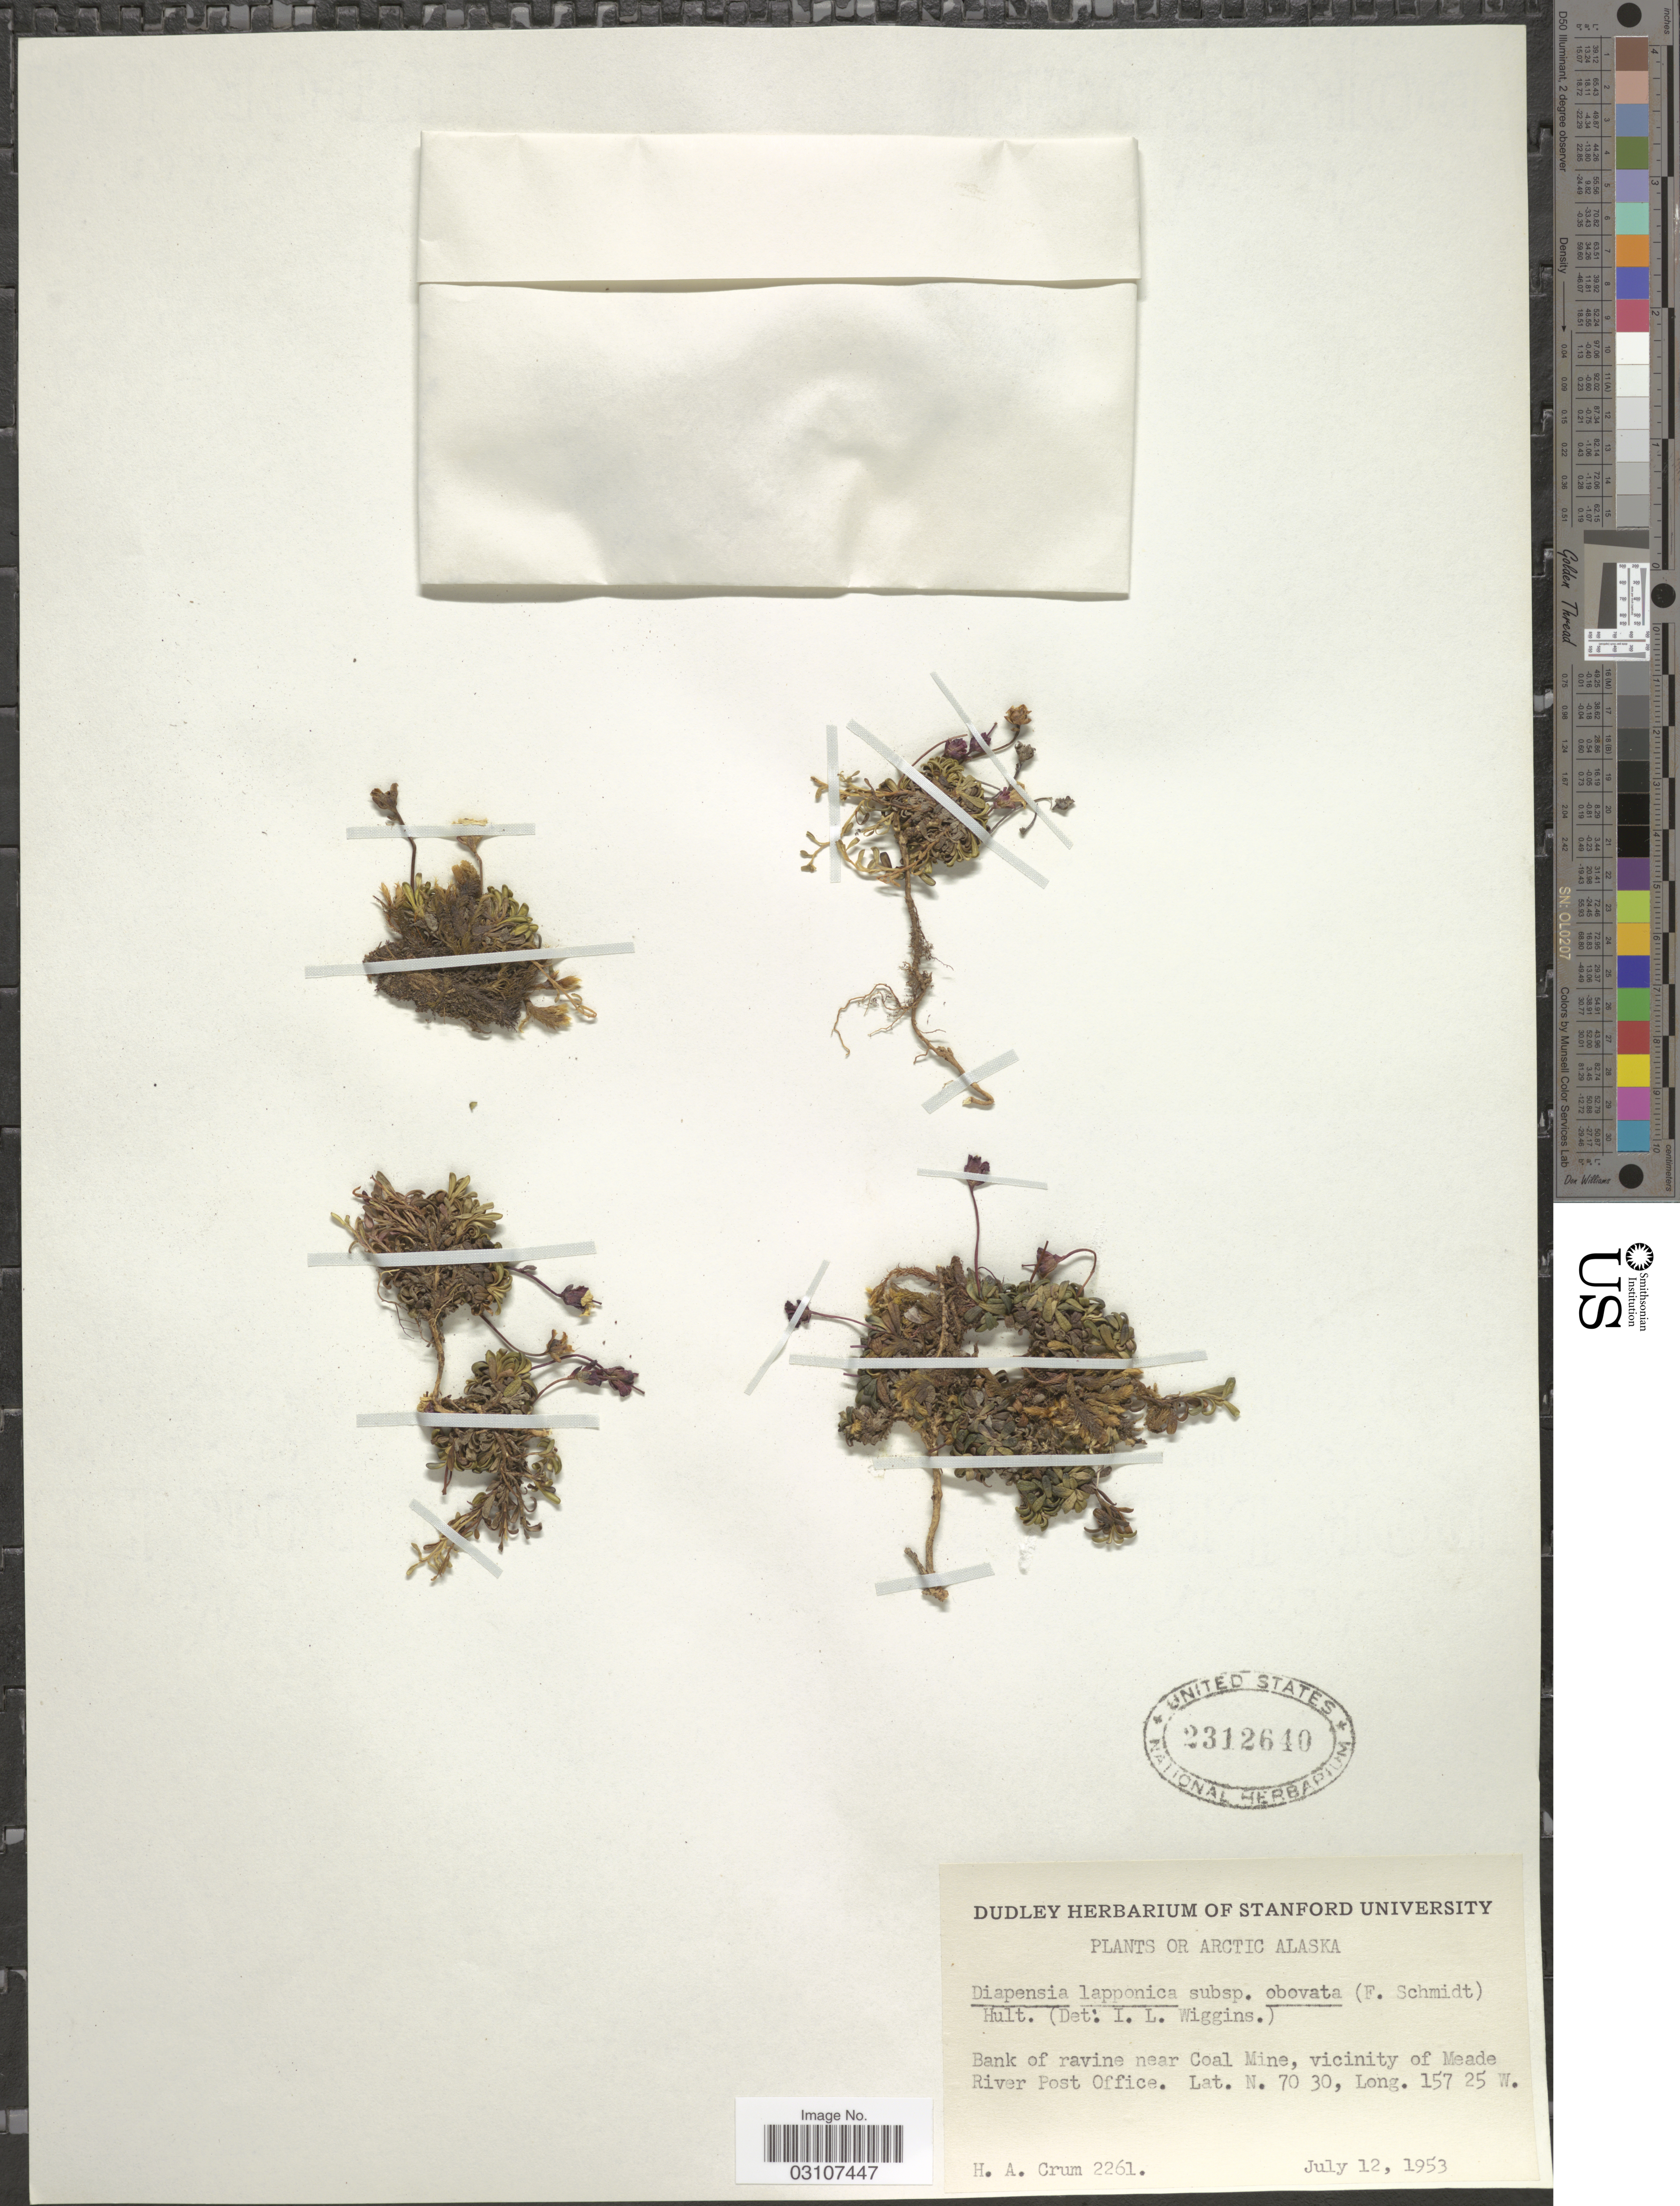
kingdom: Plantae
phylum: Tracheophyta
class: Magnoliopsida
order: Ericales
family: Diapensiaceae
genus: Diapensia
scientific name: Diapensia lapponica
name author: L.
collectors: H. A. Crum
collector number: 2261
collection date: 1953-07-12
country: United States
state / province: Alaska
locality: Arctic Alaska. Bank of ravine near Coal Mine, vicinity of Meade River Post Office.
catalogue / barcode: US 2312640